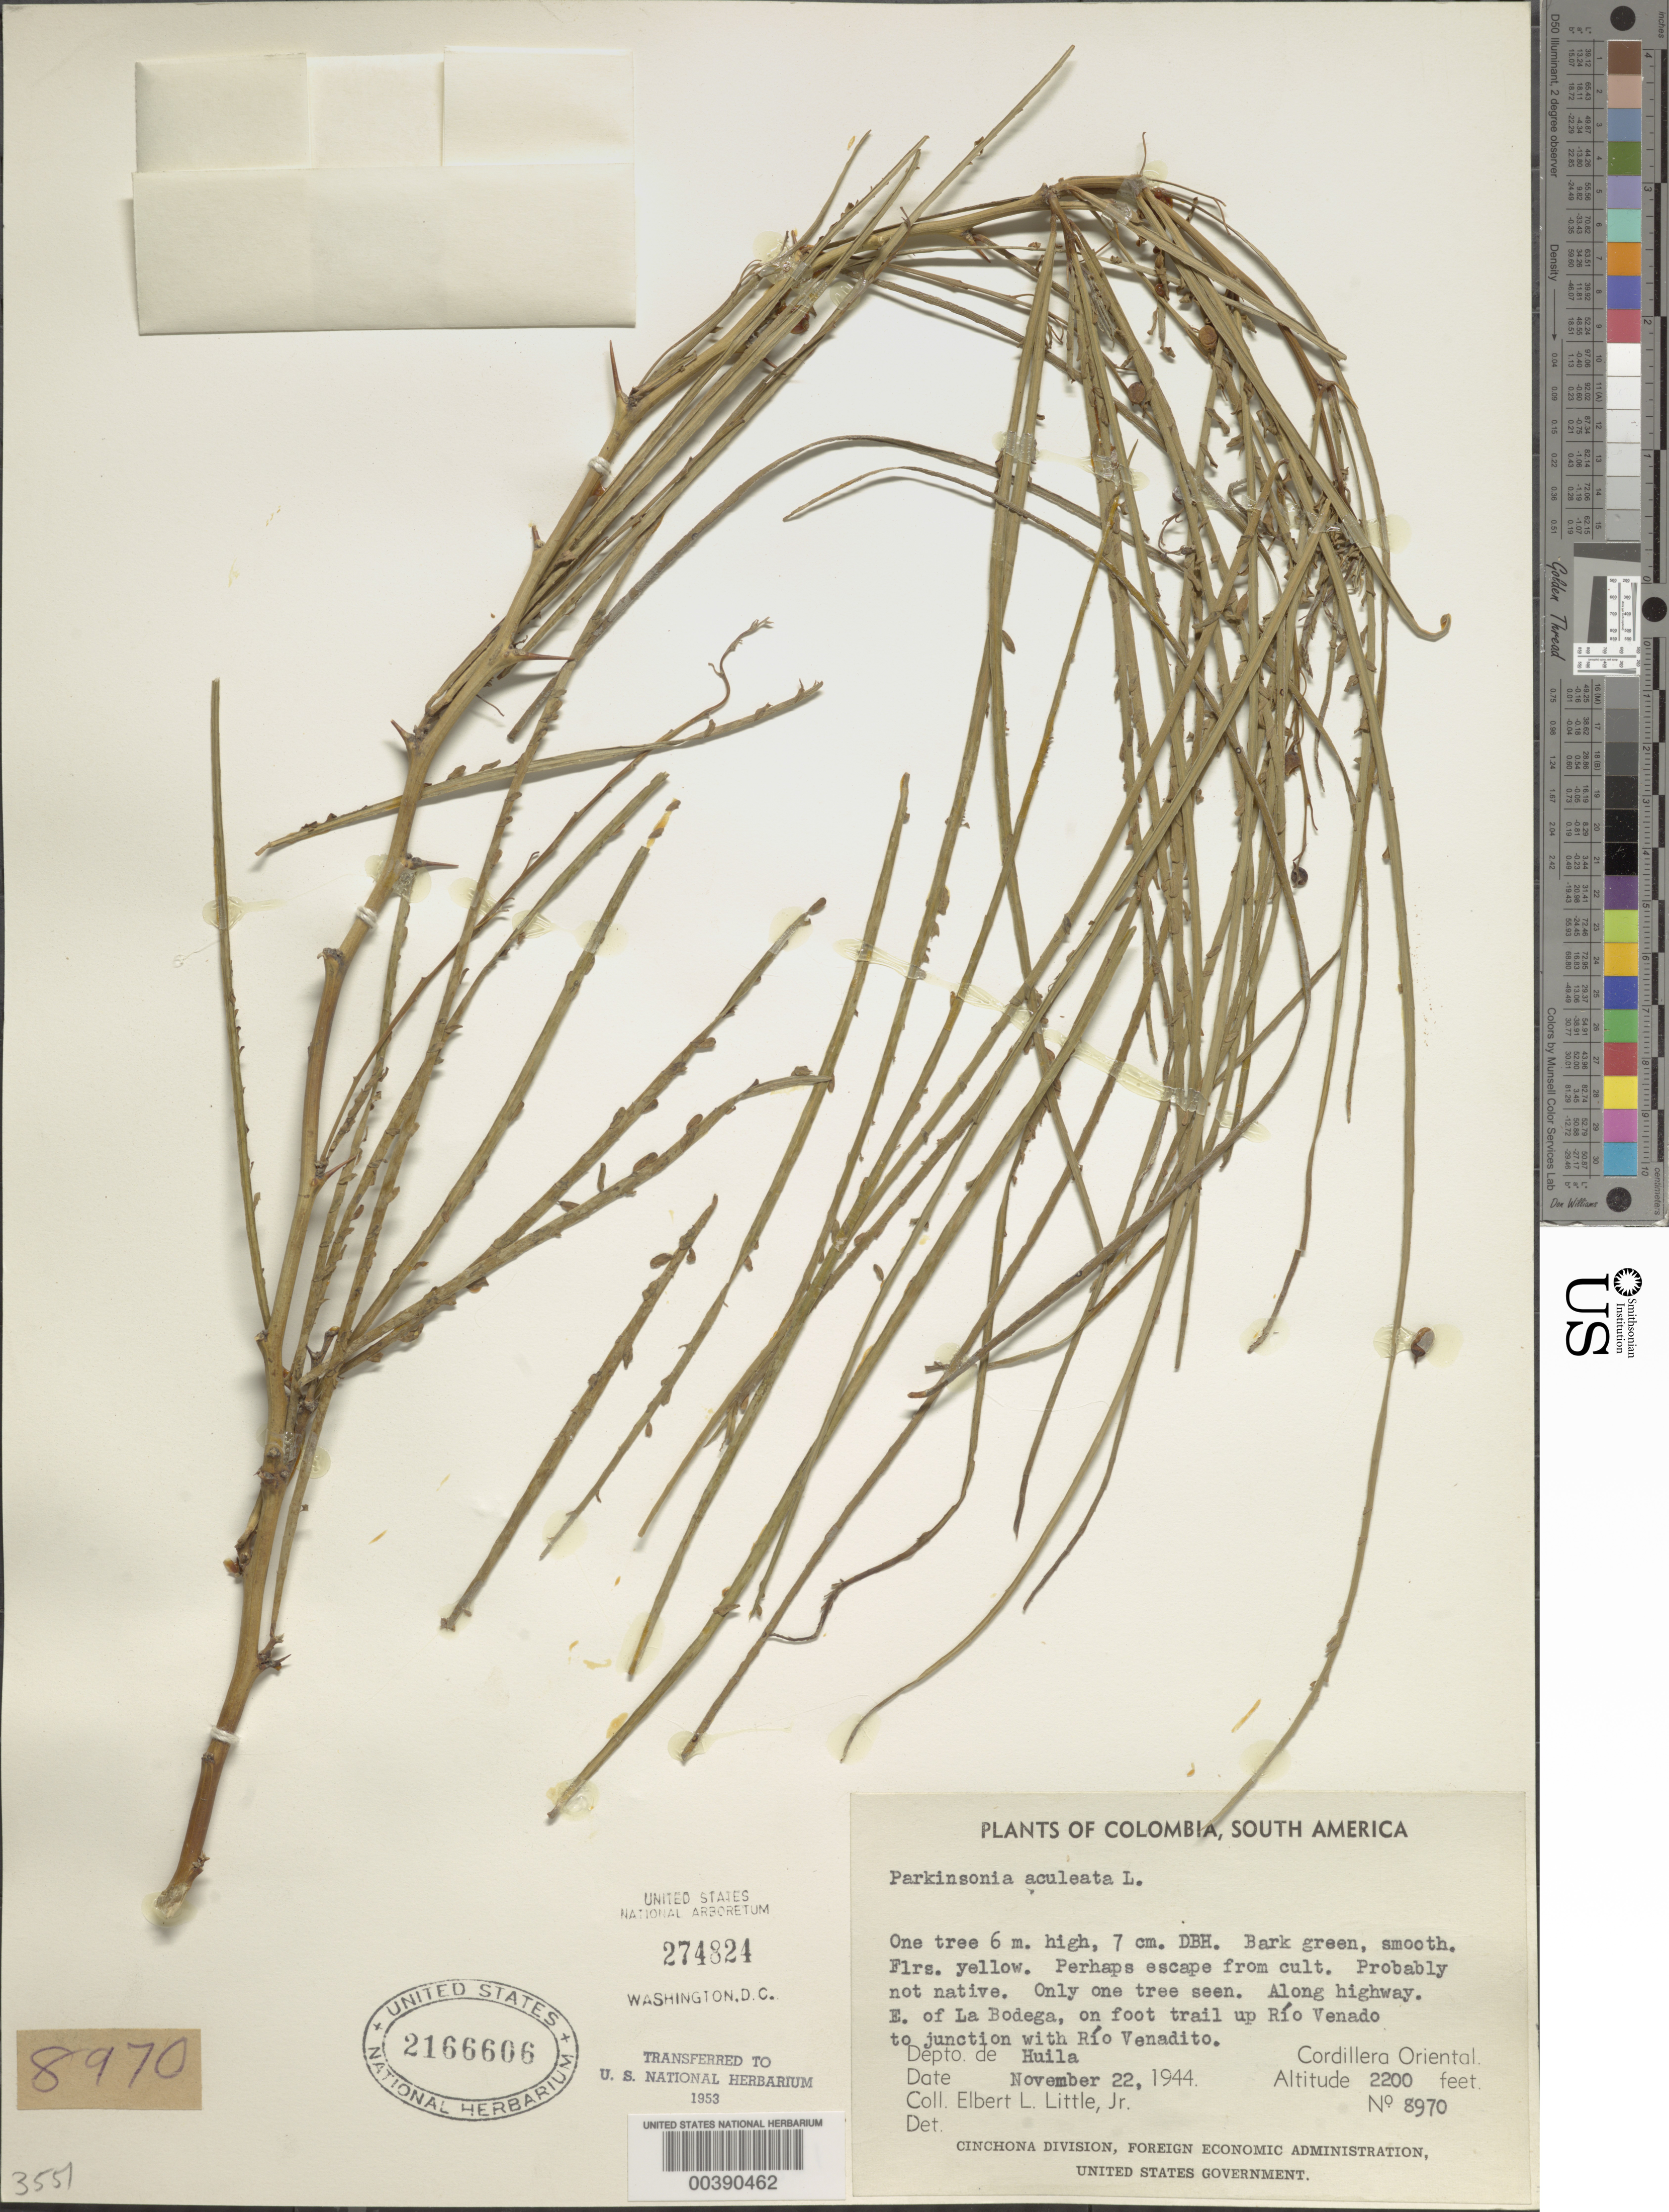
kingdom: Plantae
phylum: Tracheophyta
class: Magnoliopsida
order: Fabales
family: Fabaceae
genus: Parkinsonia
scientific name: Parkinsonia aculeata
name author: L.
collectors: E. L. Little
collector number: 8970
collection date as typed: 22 Nov 1944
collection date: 1944-11-22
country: Colombia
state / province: Huila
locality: E of La Bodega, on foot Trail up Rio Venado to juncition with Rio Venadito; Cordillera Oriental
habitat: Along highway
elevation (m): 671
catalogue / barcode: US 2166606